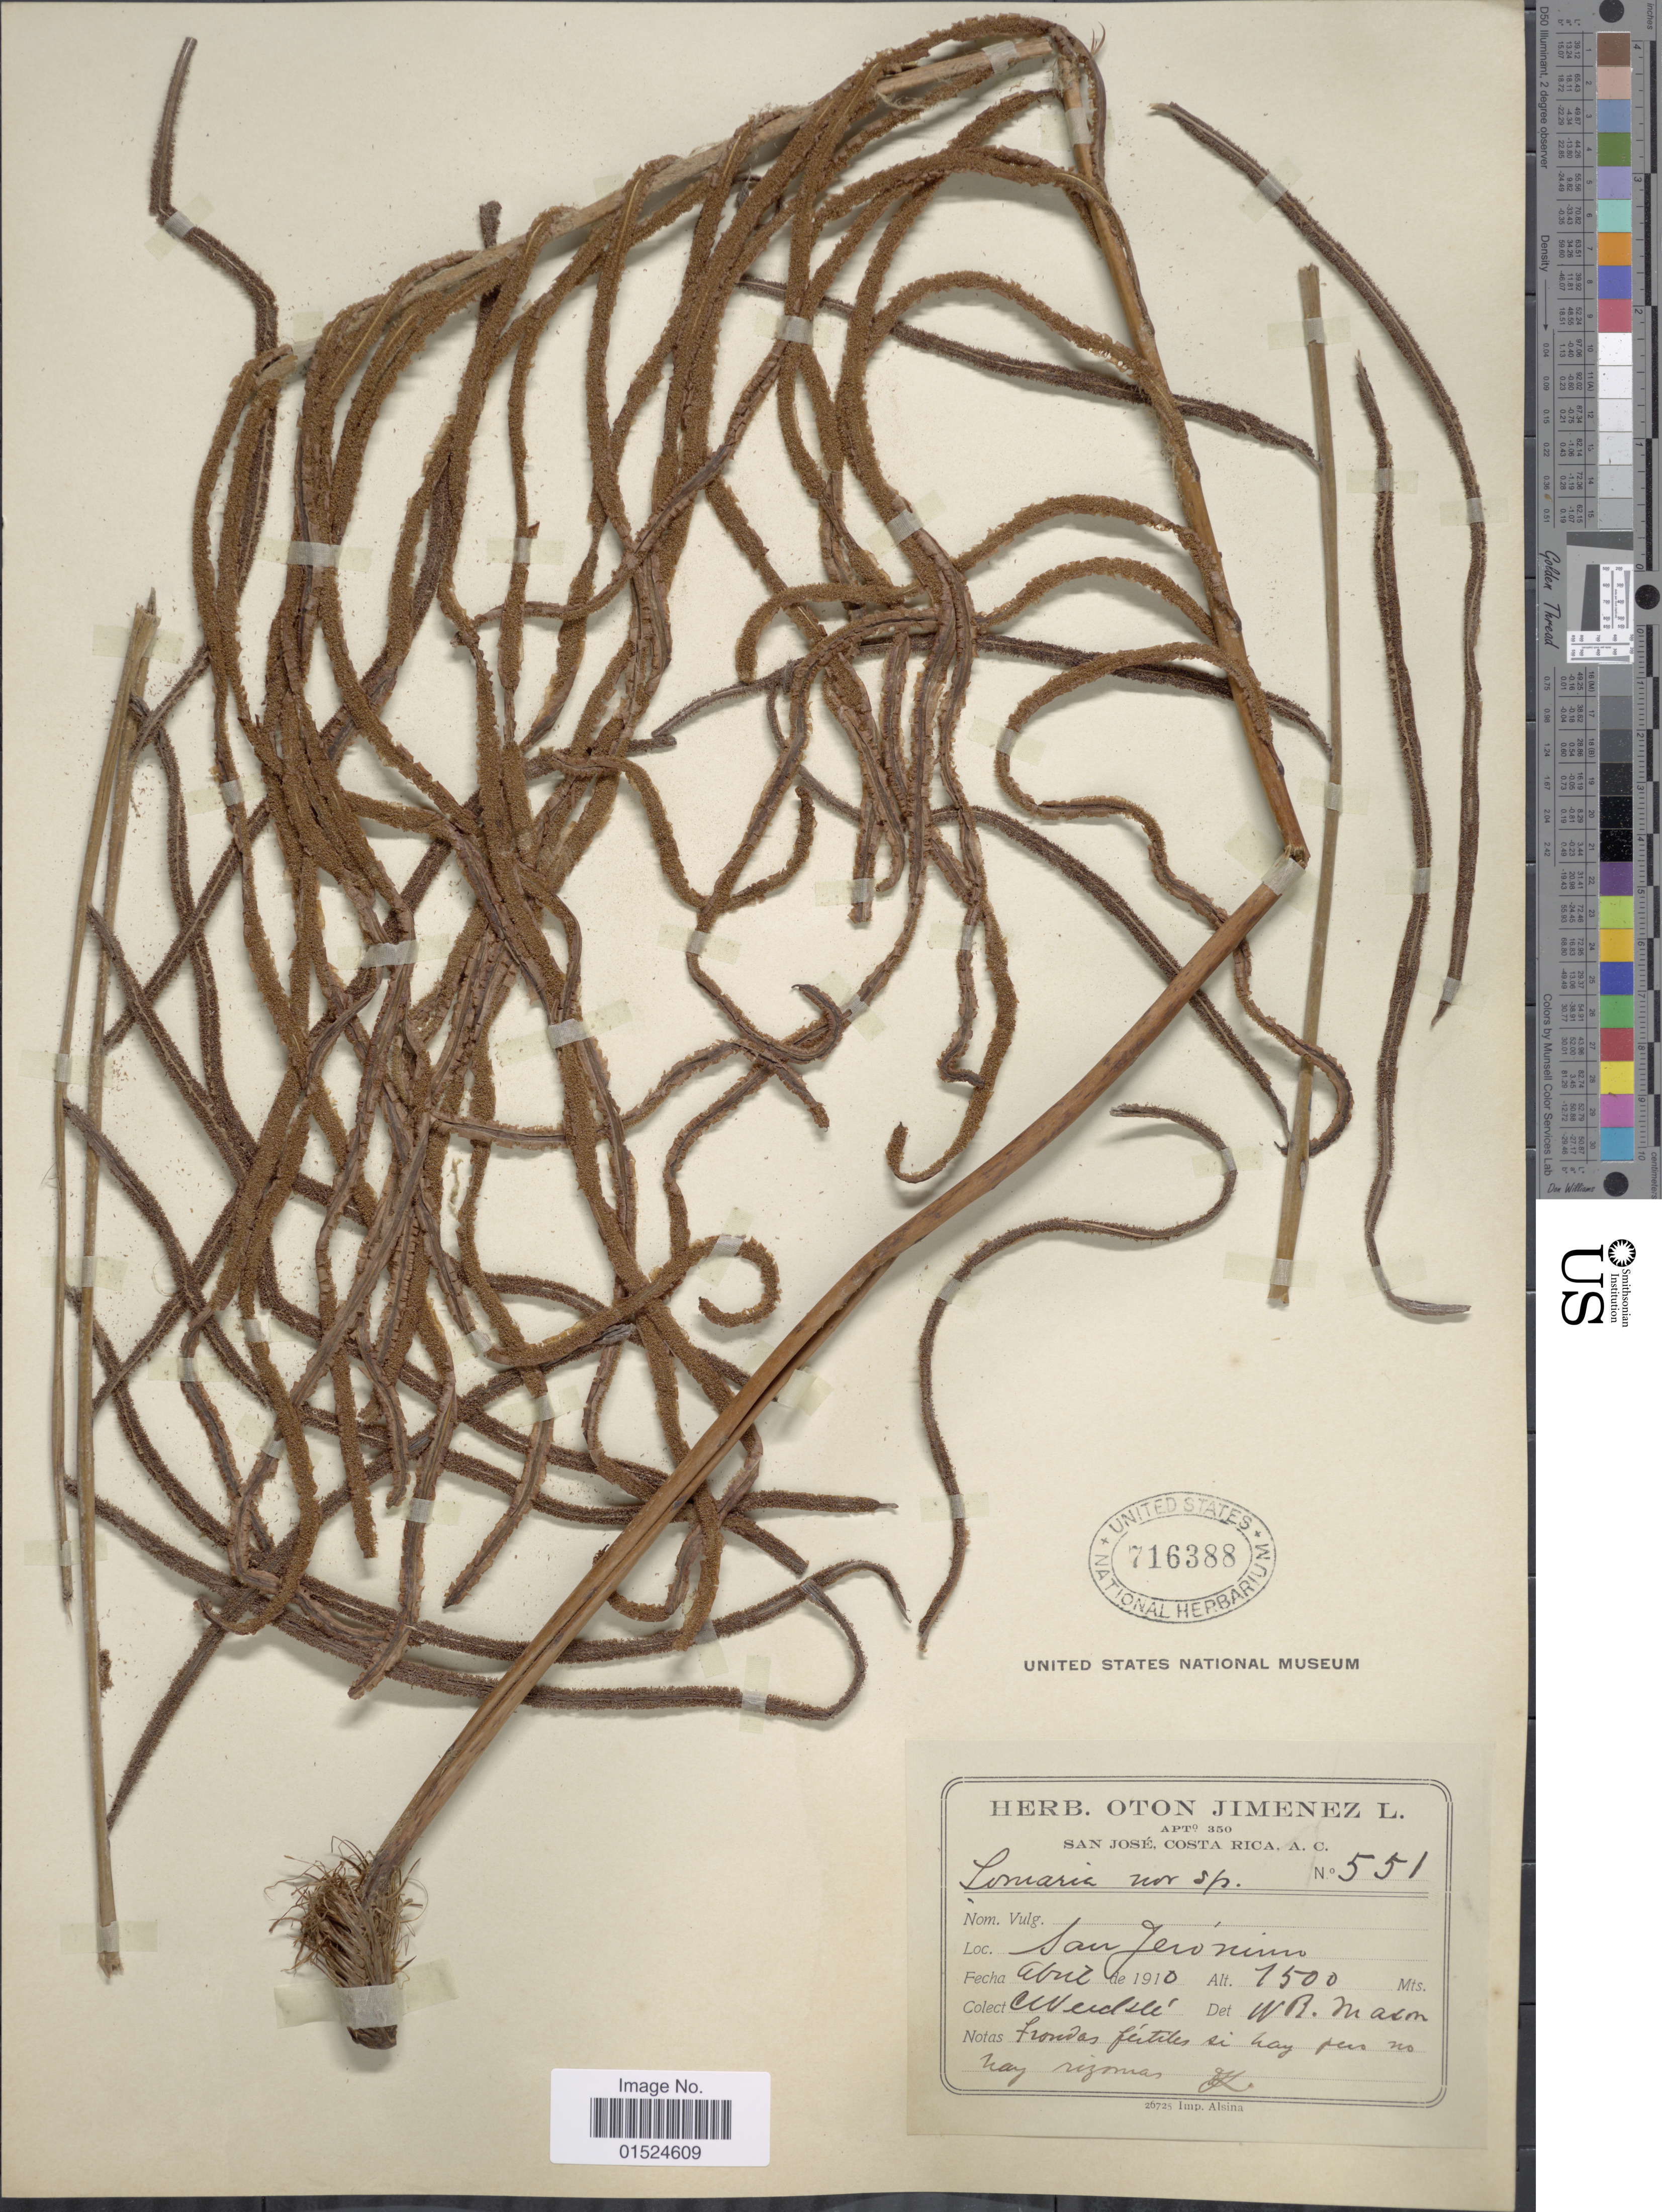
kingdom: Plantae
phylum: Tracheophyta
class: Polypodiopsida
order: Polypodiales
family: Blechnaceae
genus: Blechnum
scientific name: Blechnum werckleanum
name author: (Christ) C. Chr.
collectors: C. Wercklé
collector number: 551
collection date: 1910-04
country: Costa Rica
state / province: San José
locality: San Jerónimo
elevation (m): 1500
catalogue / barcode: US 716388